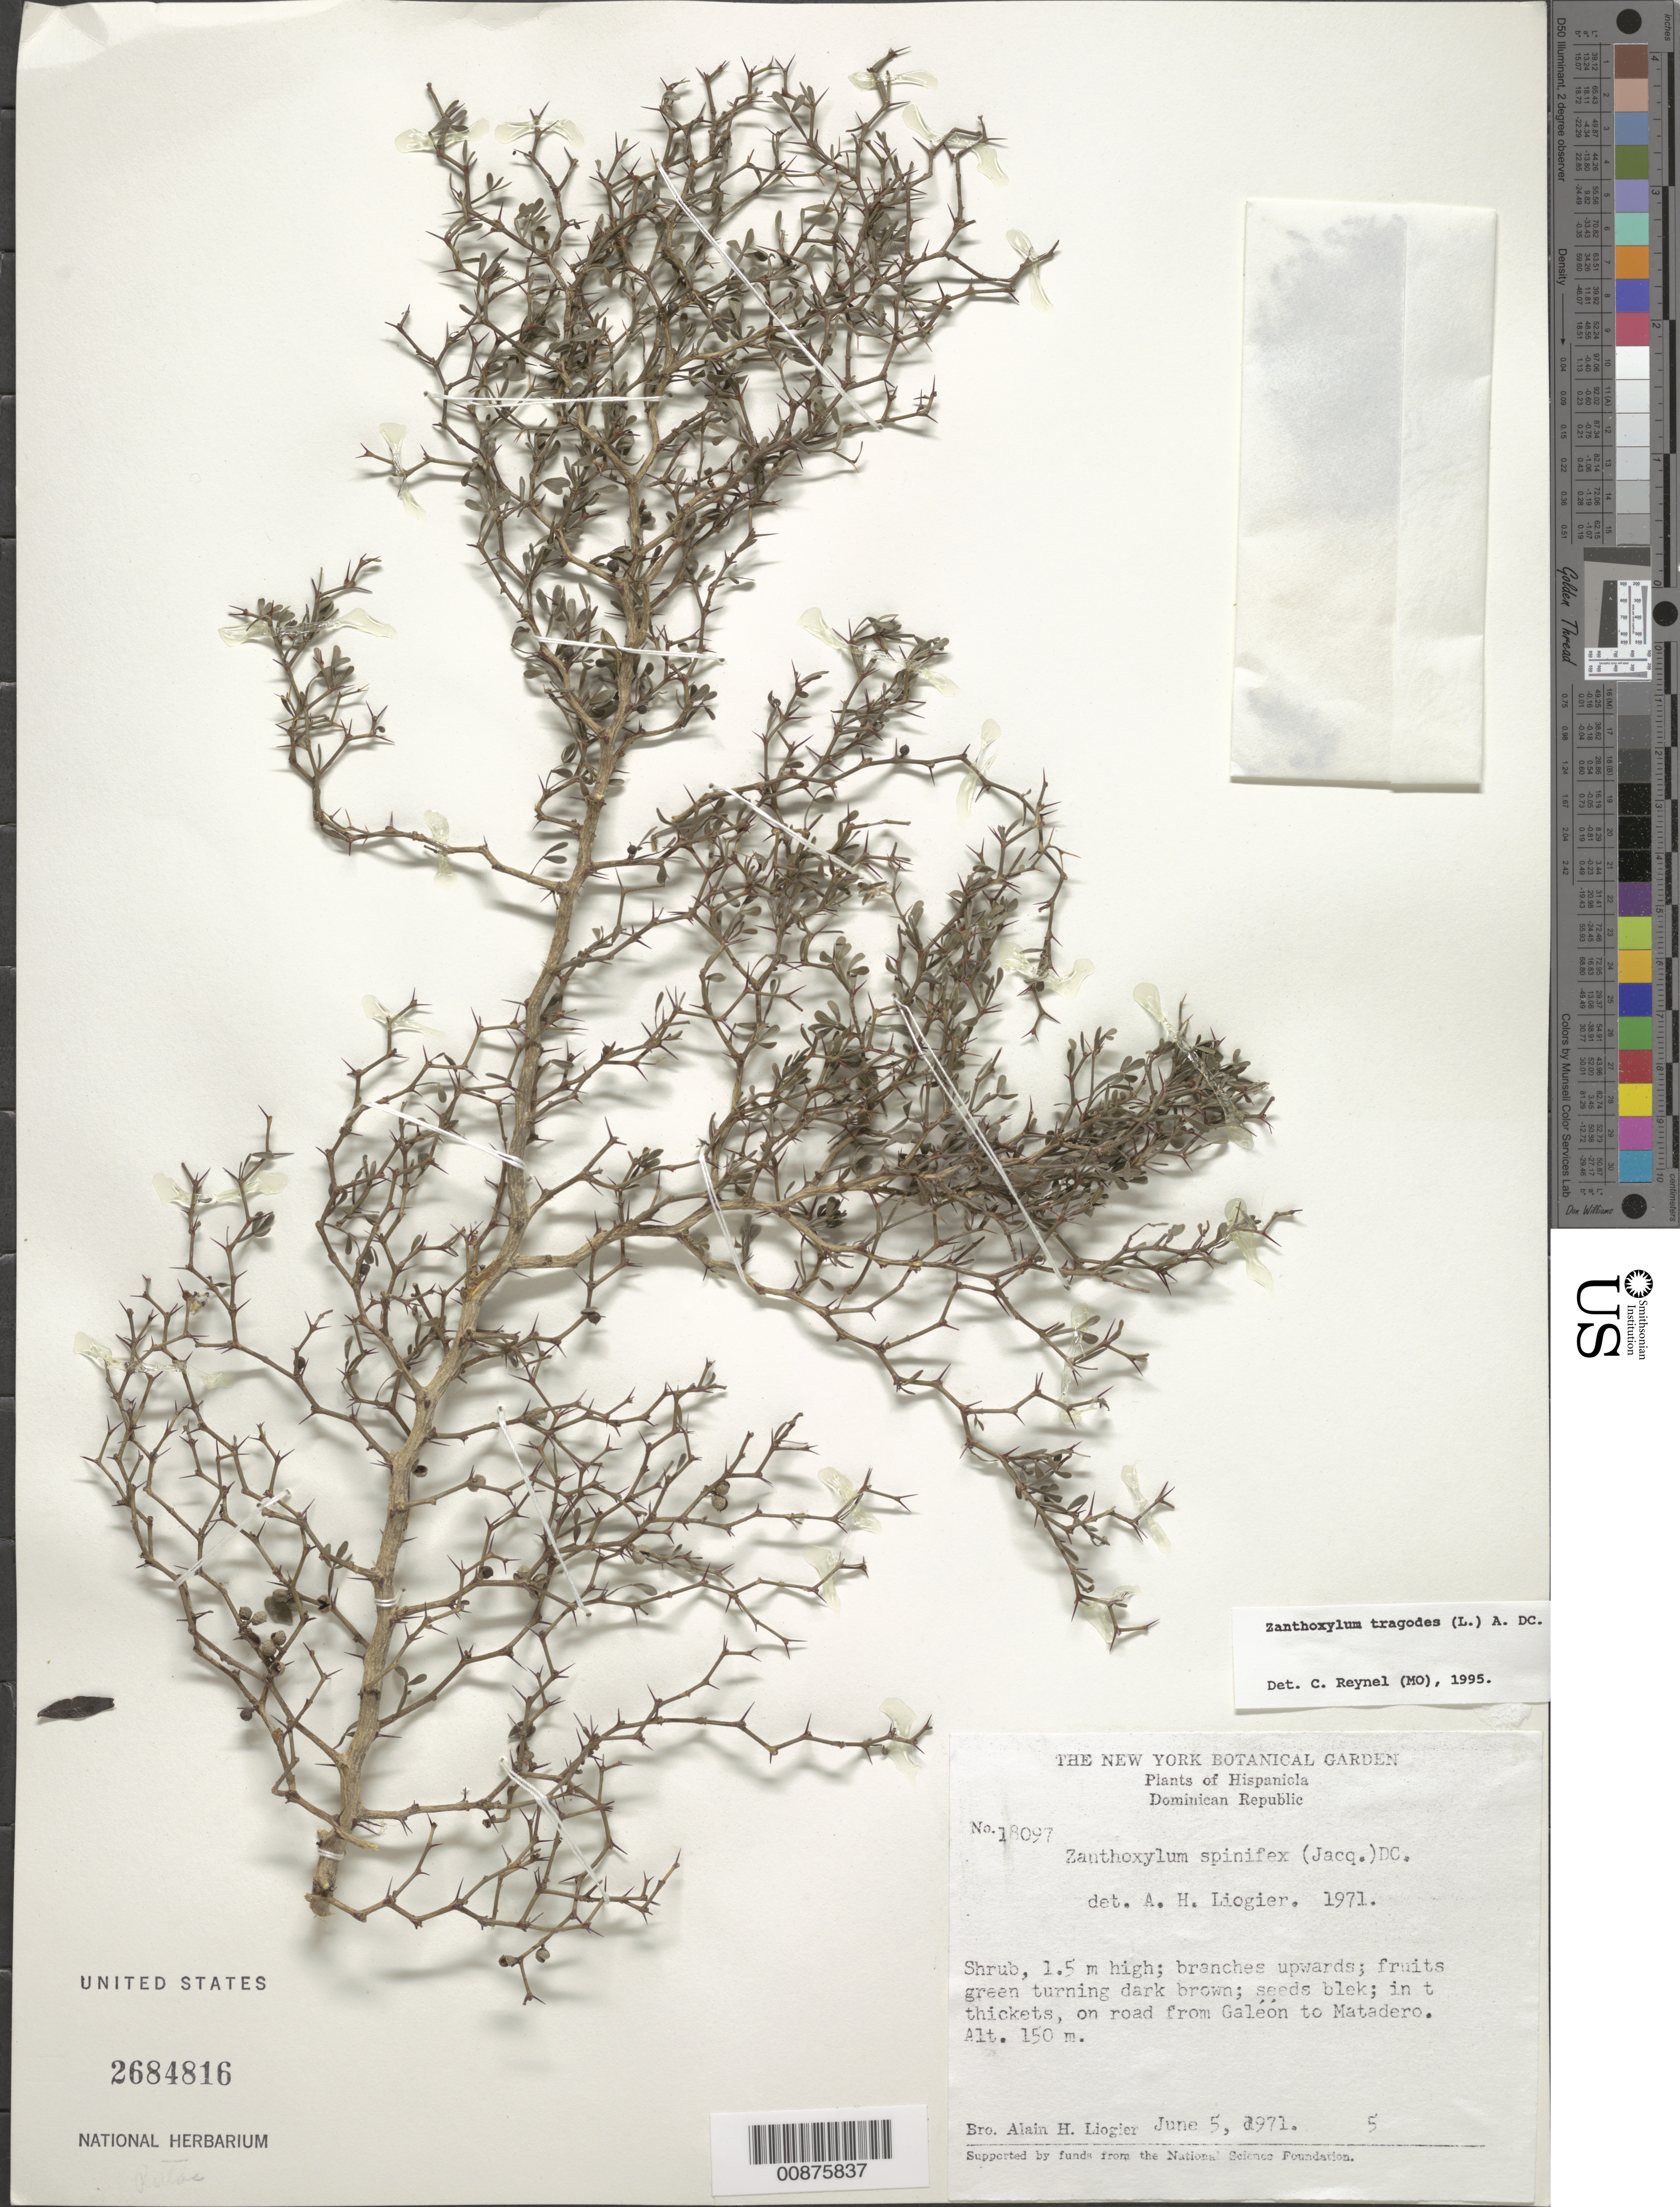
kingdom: Plantae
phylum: Tracheophyta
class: Magnoliopsida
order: Sapindales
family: Rutaceae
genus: Zanthoxylum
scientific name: Zanthoxylum tragodes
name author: (L.) DC.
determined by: Reynel, Carlos A., (MO), Missouri Botanical Garden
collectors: A. H. Liogier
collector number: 18097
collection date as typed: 05 Jun 1971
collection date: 1971-06-05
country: Dominican Republic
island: Hispaniola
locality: On road from Galeon to Matadero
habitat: In thickets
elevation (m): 150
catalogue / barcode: US 2684816